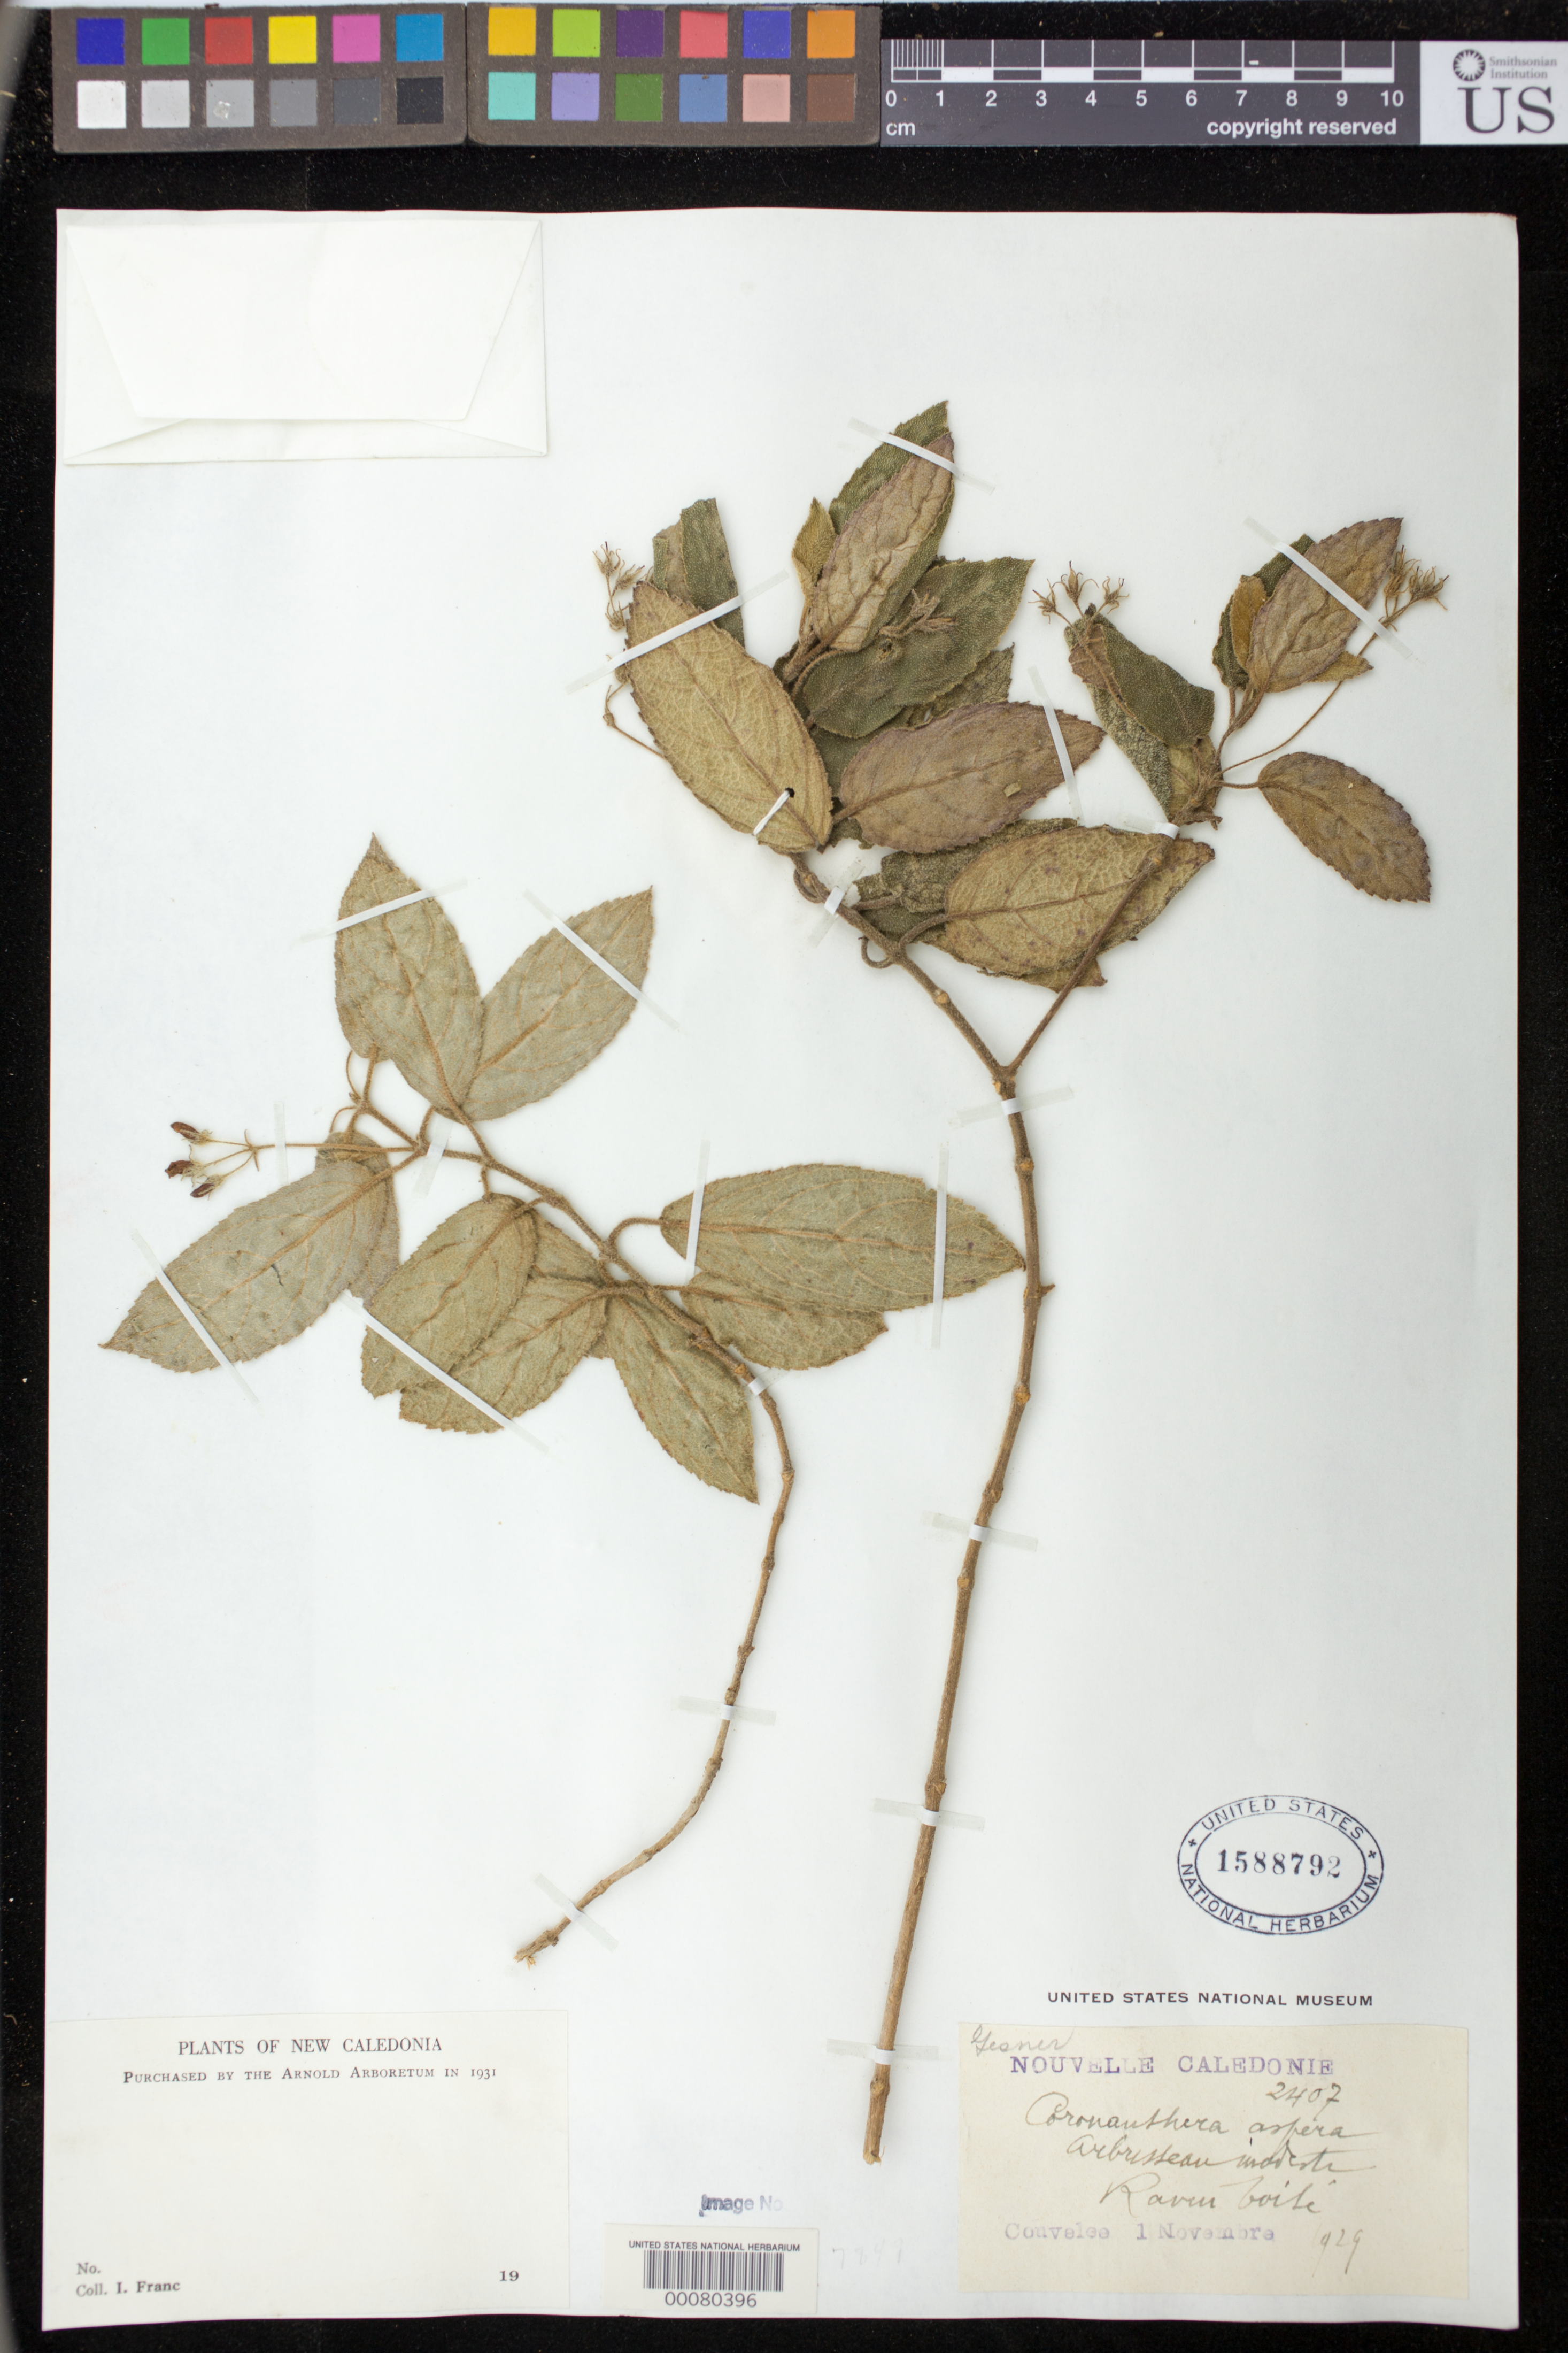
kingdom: Plantae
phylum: Tracheophyta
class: Magnoliopsida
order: Lamiales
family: Gesneriaceae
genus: Coronanthera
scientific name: Coronanthera aspera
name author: C.B. Clarke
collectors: I. Franc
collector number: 2407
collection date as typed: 01 Nov 1929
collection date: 1929-11-01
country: New Caledonia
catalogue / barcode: US 1588792